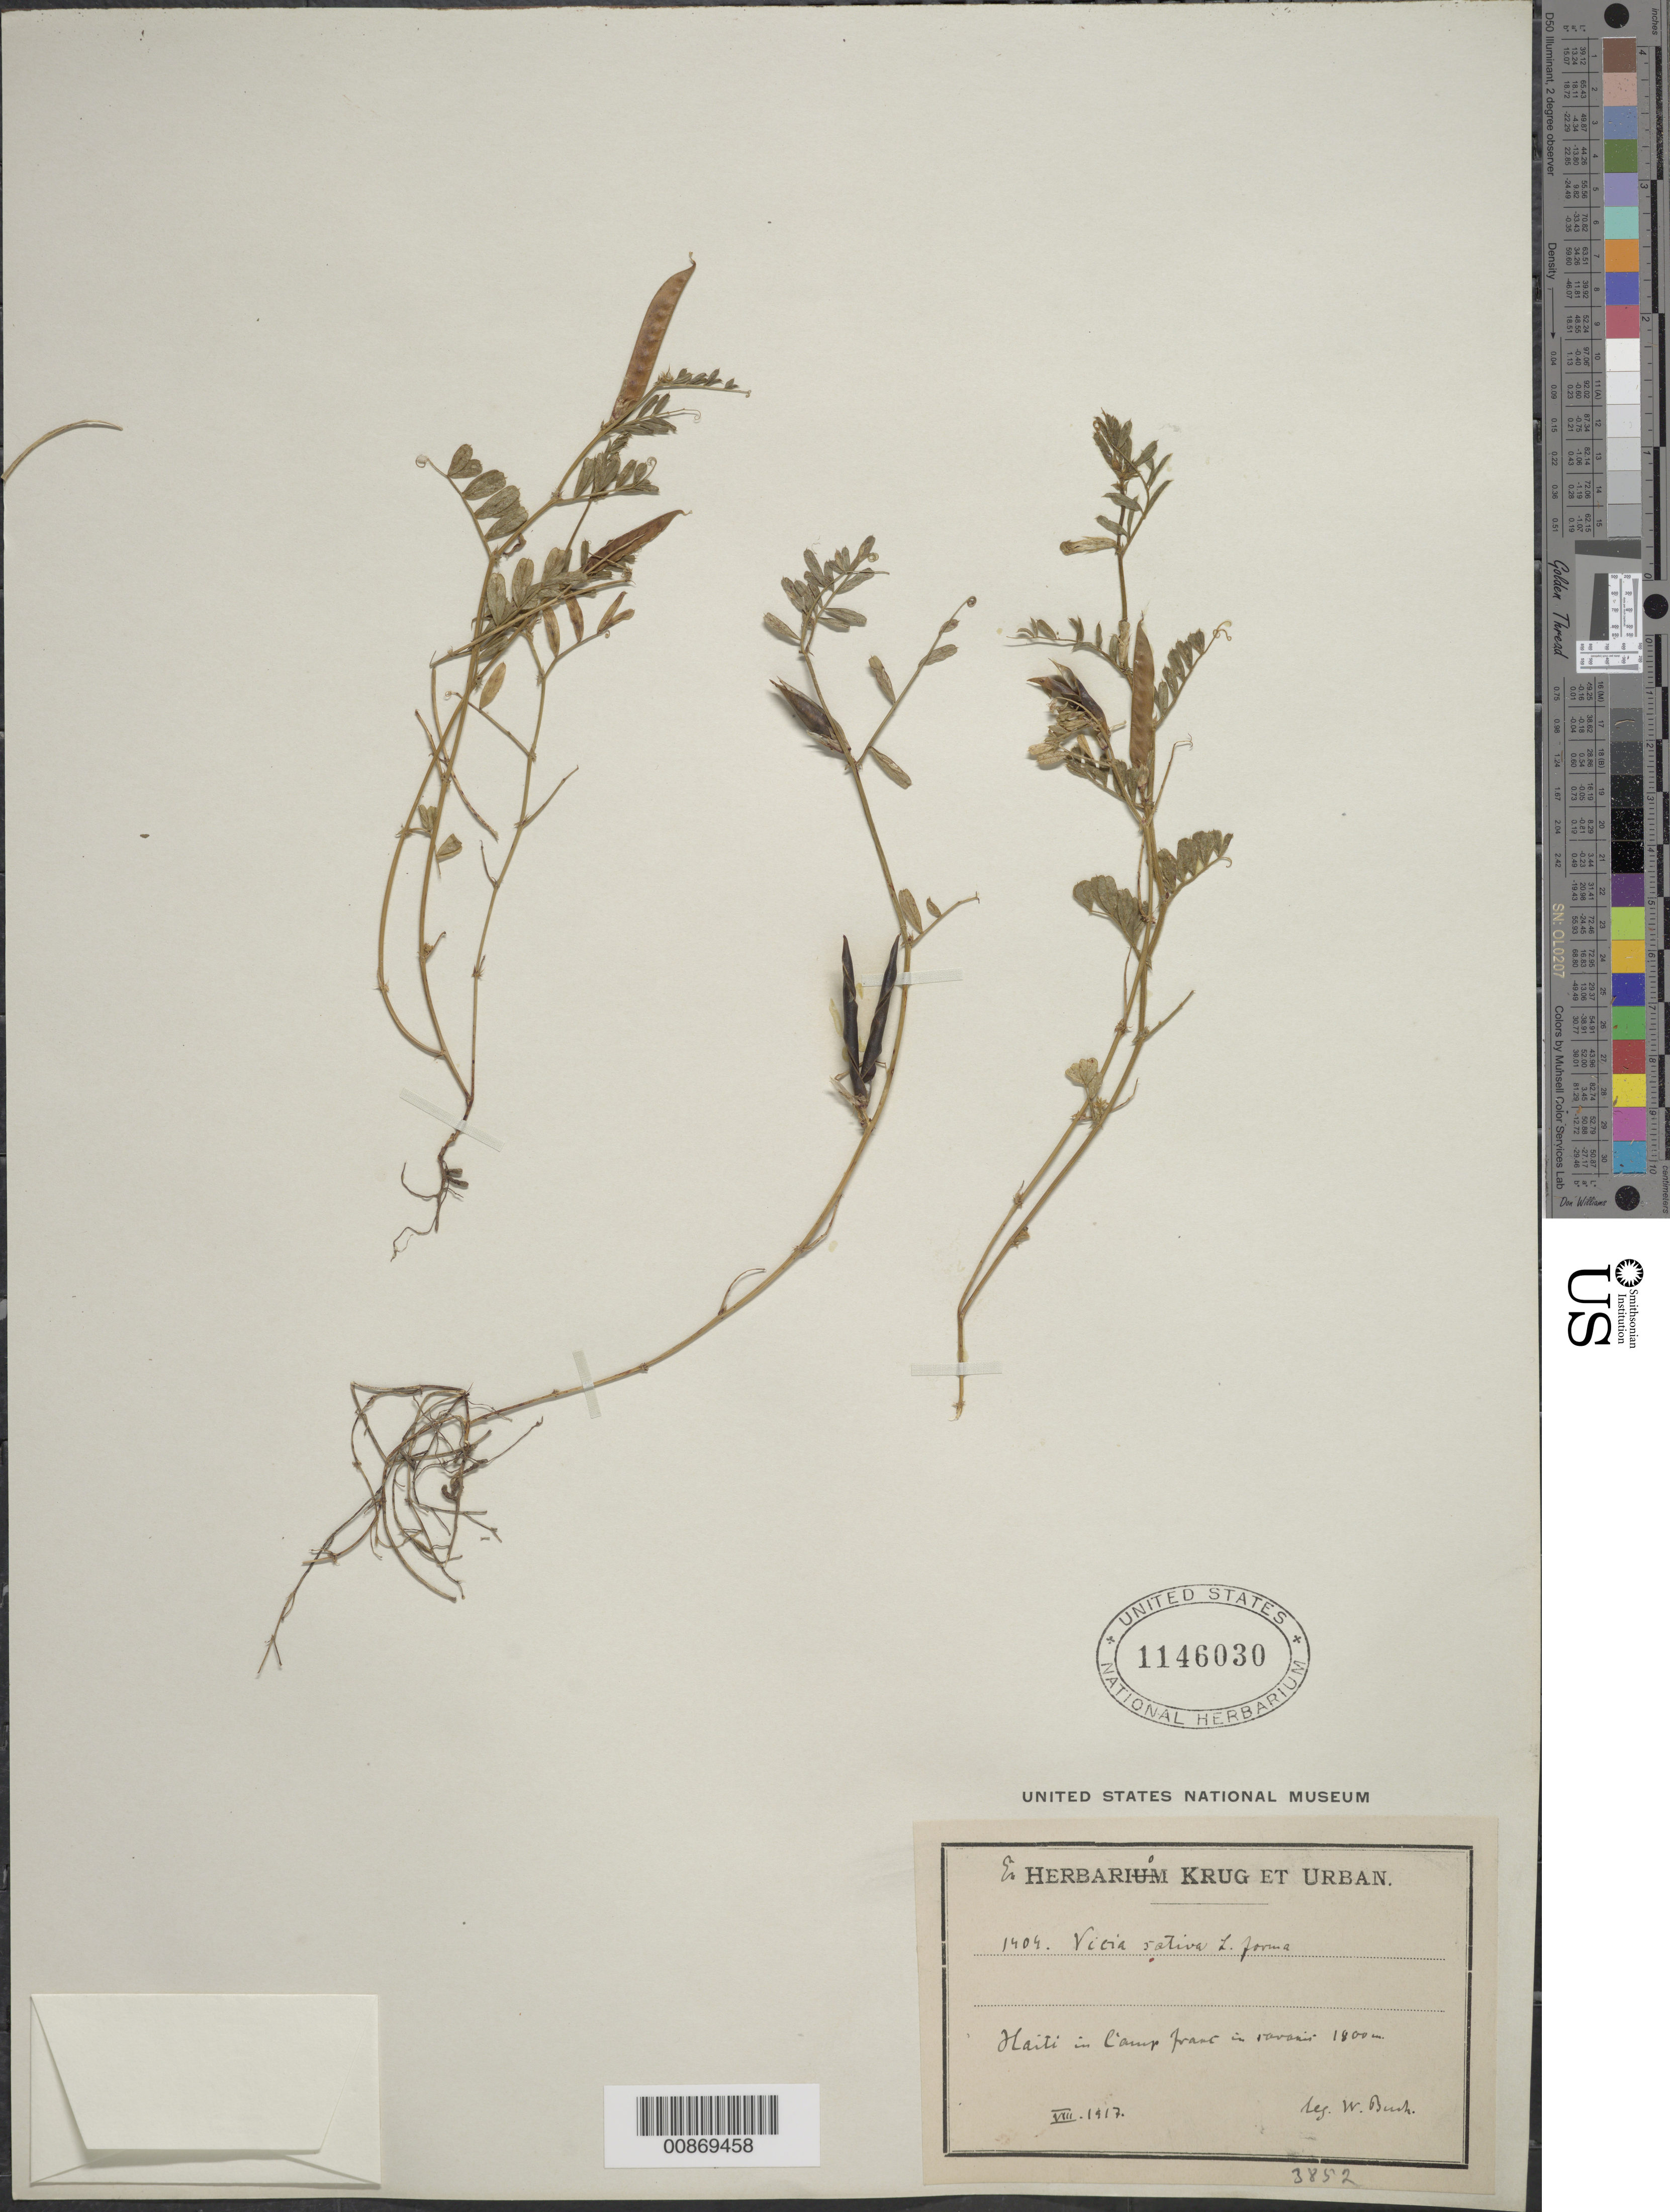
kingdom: Plantae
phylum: Tracheophyta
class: Magnoliopsida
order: Fabales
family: Fabaceae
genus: Vicia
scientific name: Vicia sativa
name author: L.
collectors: W. Buch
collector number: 1404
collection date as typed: Aug 1917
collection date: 1917-08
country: Haiti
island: Hispaniola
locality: In Camp Franc.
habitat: In "savanis".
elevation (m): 1800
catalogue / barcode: US 1146030